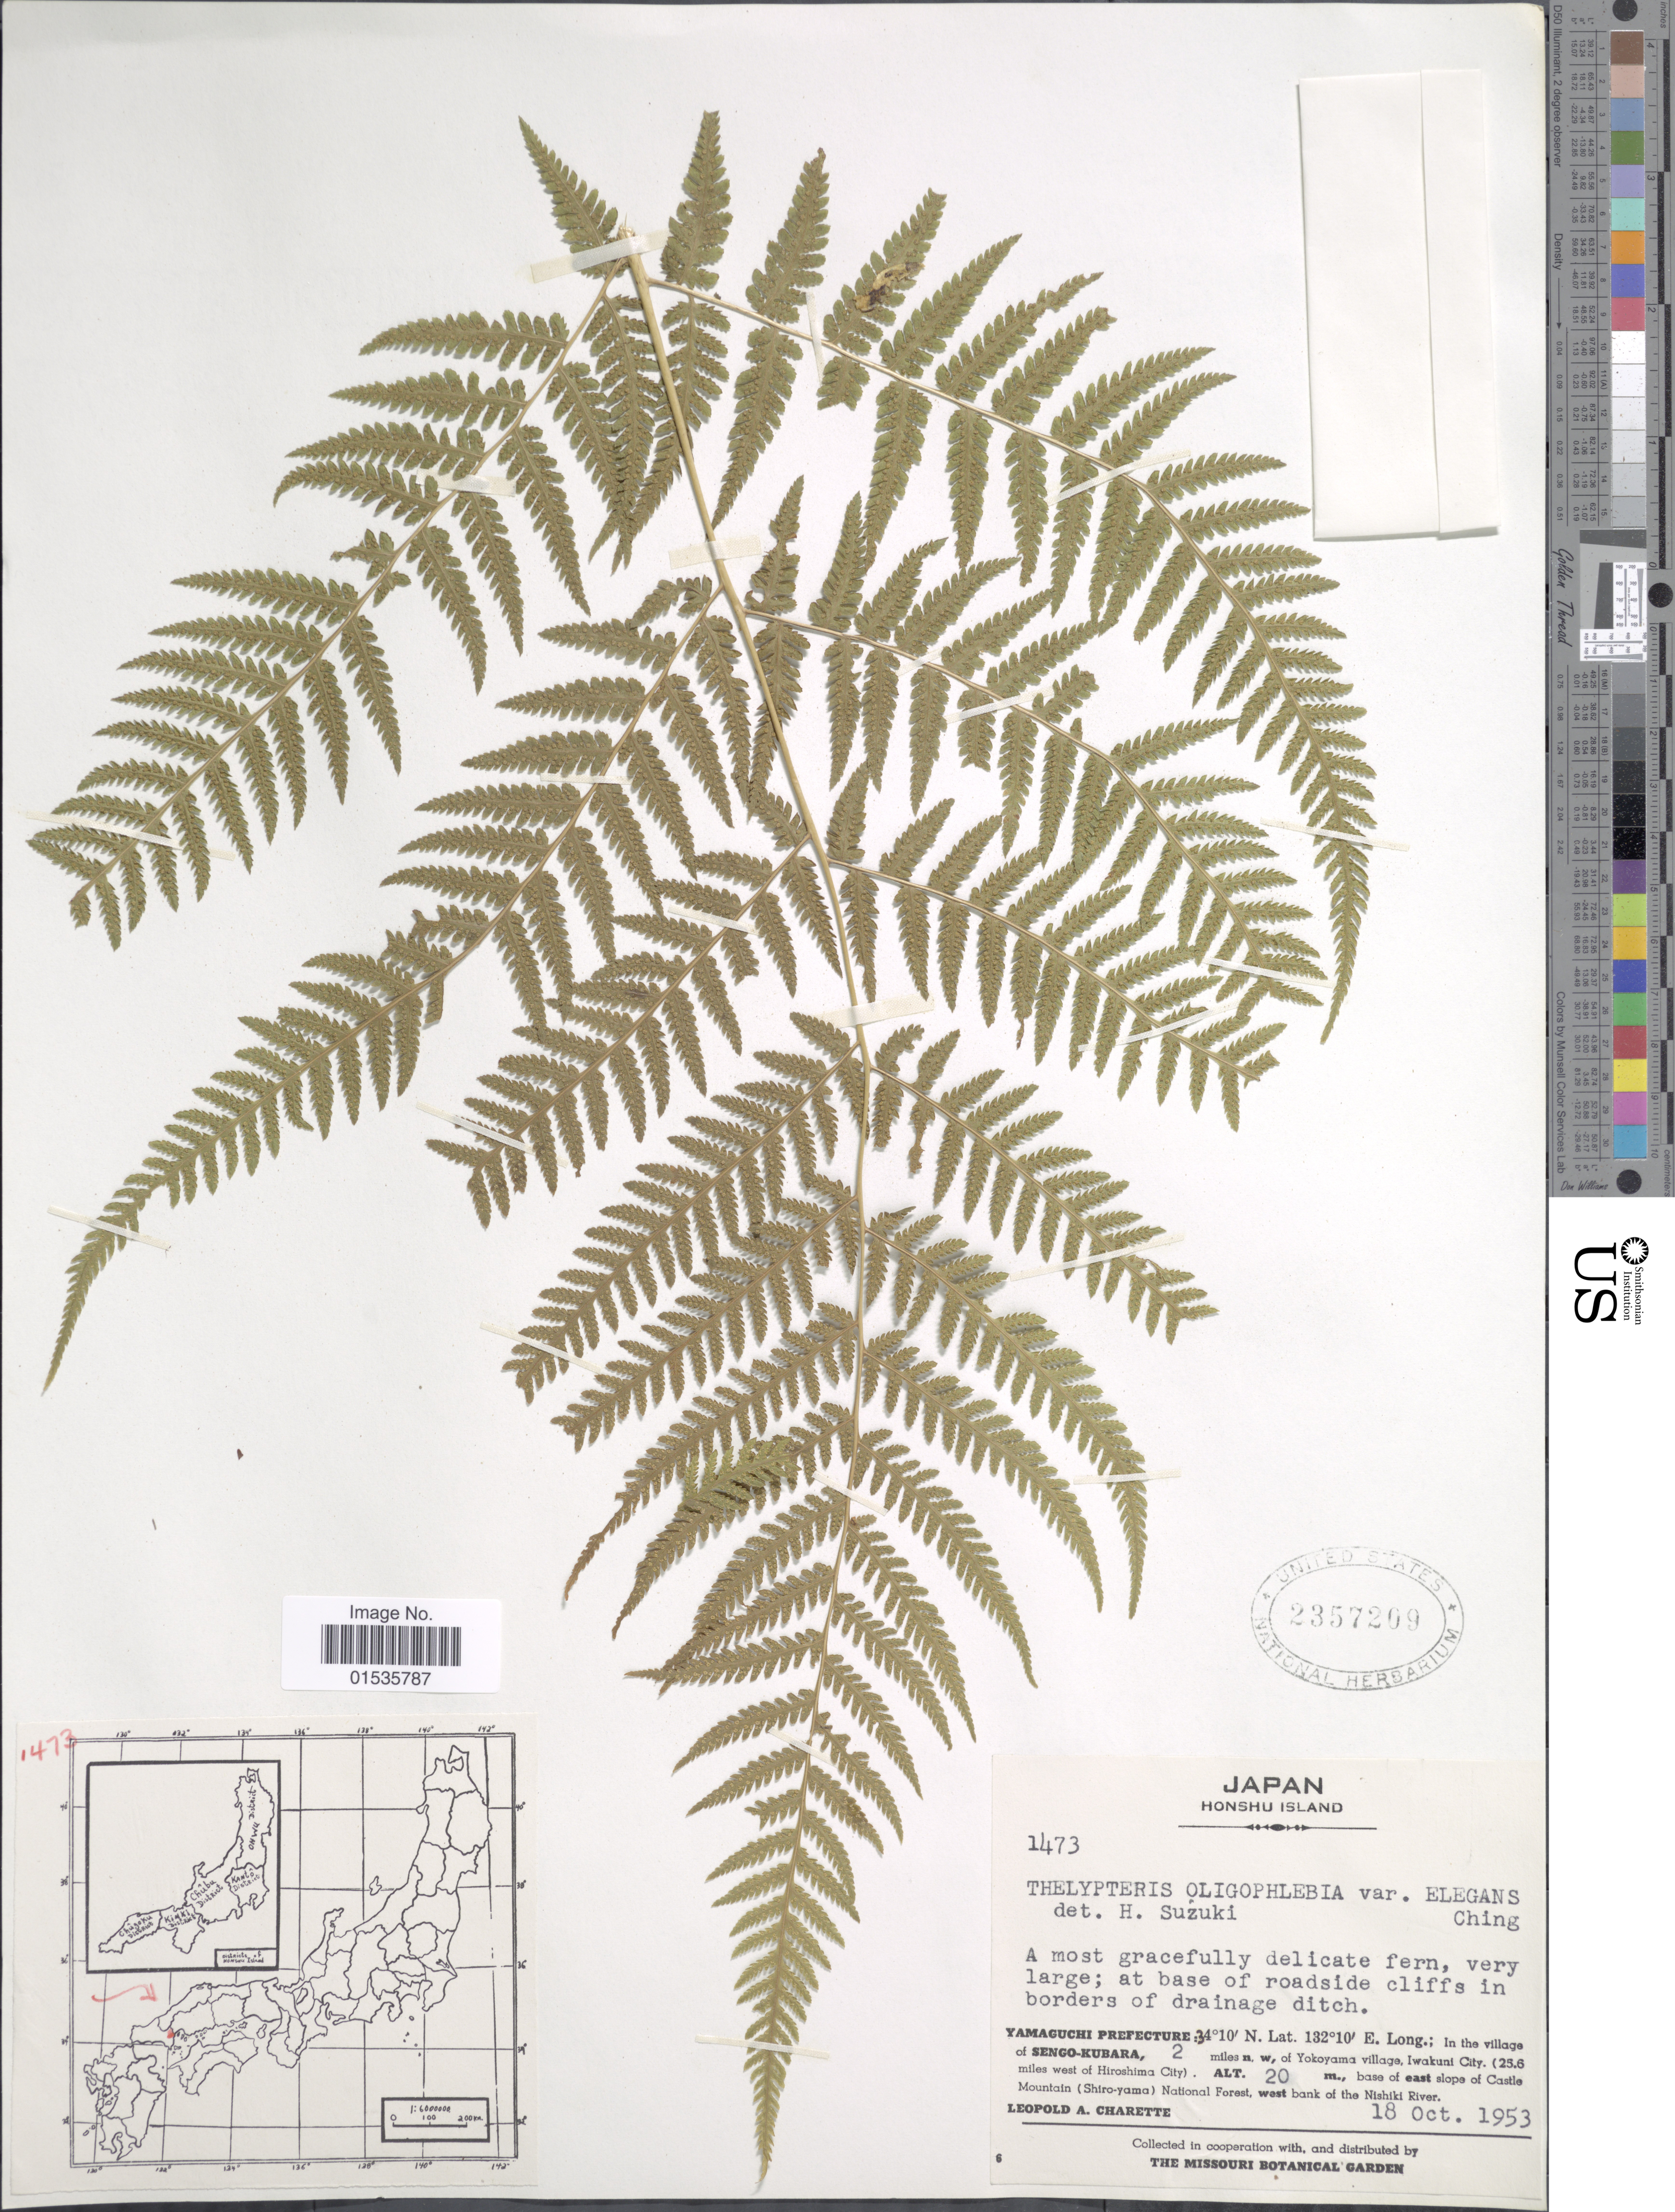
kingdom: Plantae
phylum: Tracheophyta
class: Polypodiopsida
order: Polypodiales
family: Thelypteridaceae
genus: Macrothelypteris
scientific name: Macrothelypteris oligophlebia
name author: (Baker) Ching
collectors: L. A. Charette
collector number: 1473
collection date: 1953-10-18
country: Japan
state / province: Yamaguti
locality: Japan, Honshu Island. Yamaguchi Prefecture, in the village of Sengo-Kubara, 2 miles n.w., of Yokoyama village, Iwakuni City. (25.6 mile west of Hiroshima City), base of east slope of Castle Mountain (Shiro-yama ) National Forest, west bank of the Nishiki River.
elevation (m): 20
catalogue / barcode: US 2357209